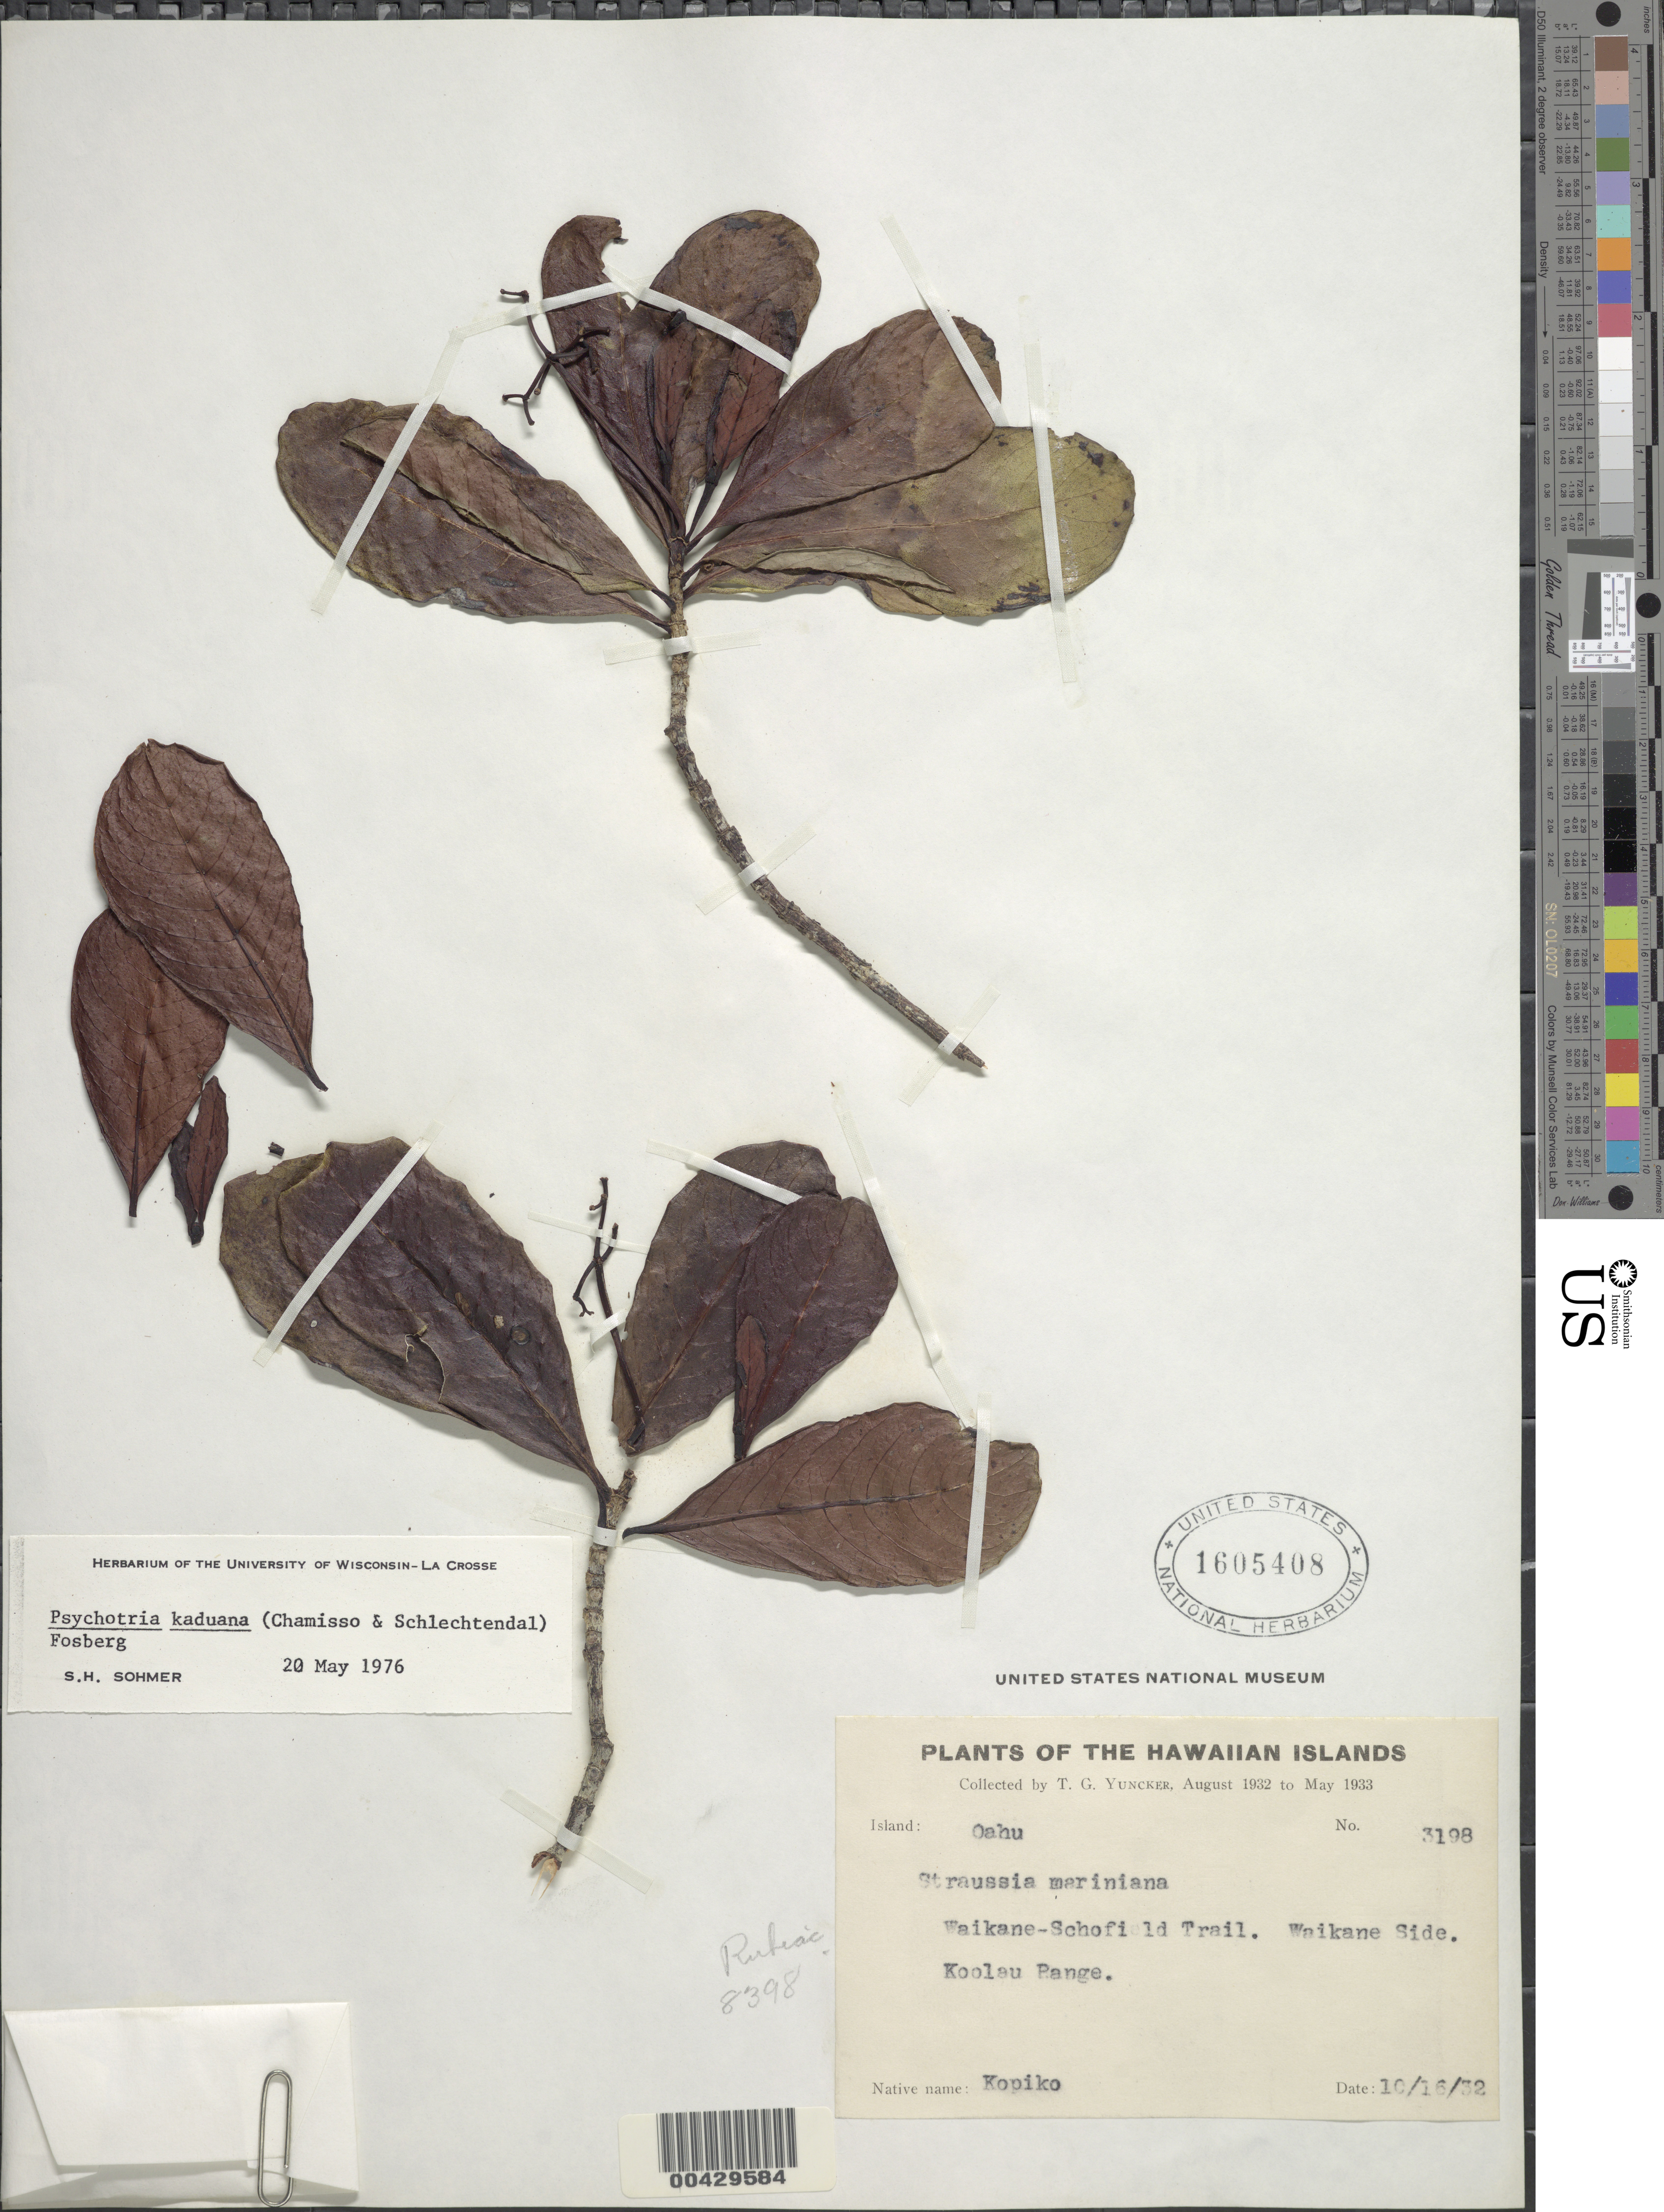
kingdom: Plantae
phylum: Tracheophyta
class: Magnoliopsida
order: Gentianales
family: Rubiaceae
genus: Psychotria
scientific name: Psychotria kaduana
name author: (Cham. & Schltdl.) Fosberg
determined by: Sohmer, S. H.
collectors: T. G. Yuncker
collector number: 3198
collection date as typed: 16 Oct 1932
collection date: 1932-10-16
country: United States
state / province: Hawaii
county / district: Honolulu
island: Oahu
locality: Waikane-Schofield Trail, Waikane Side, Koolau Range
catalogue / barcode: US 1605408